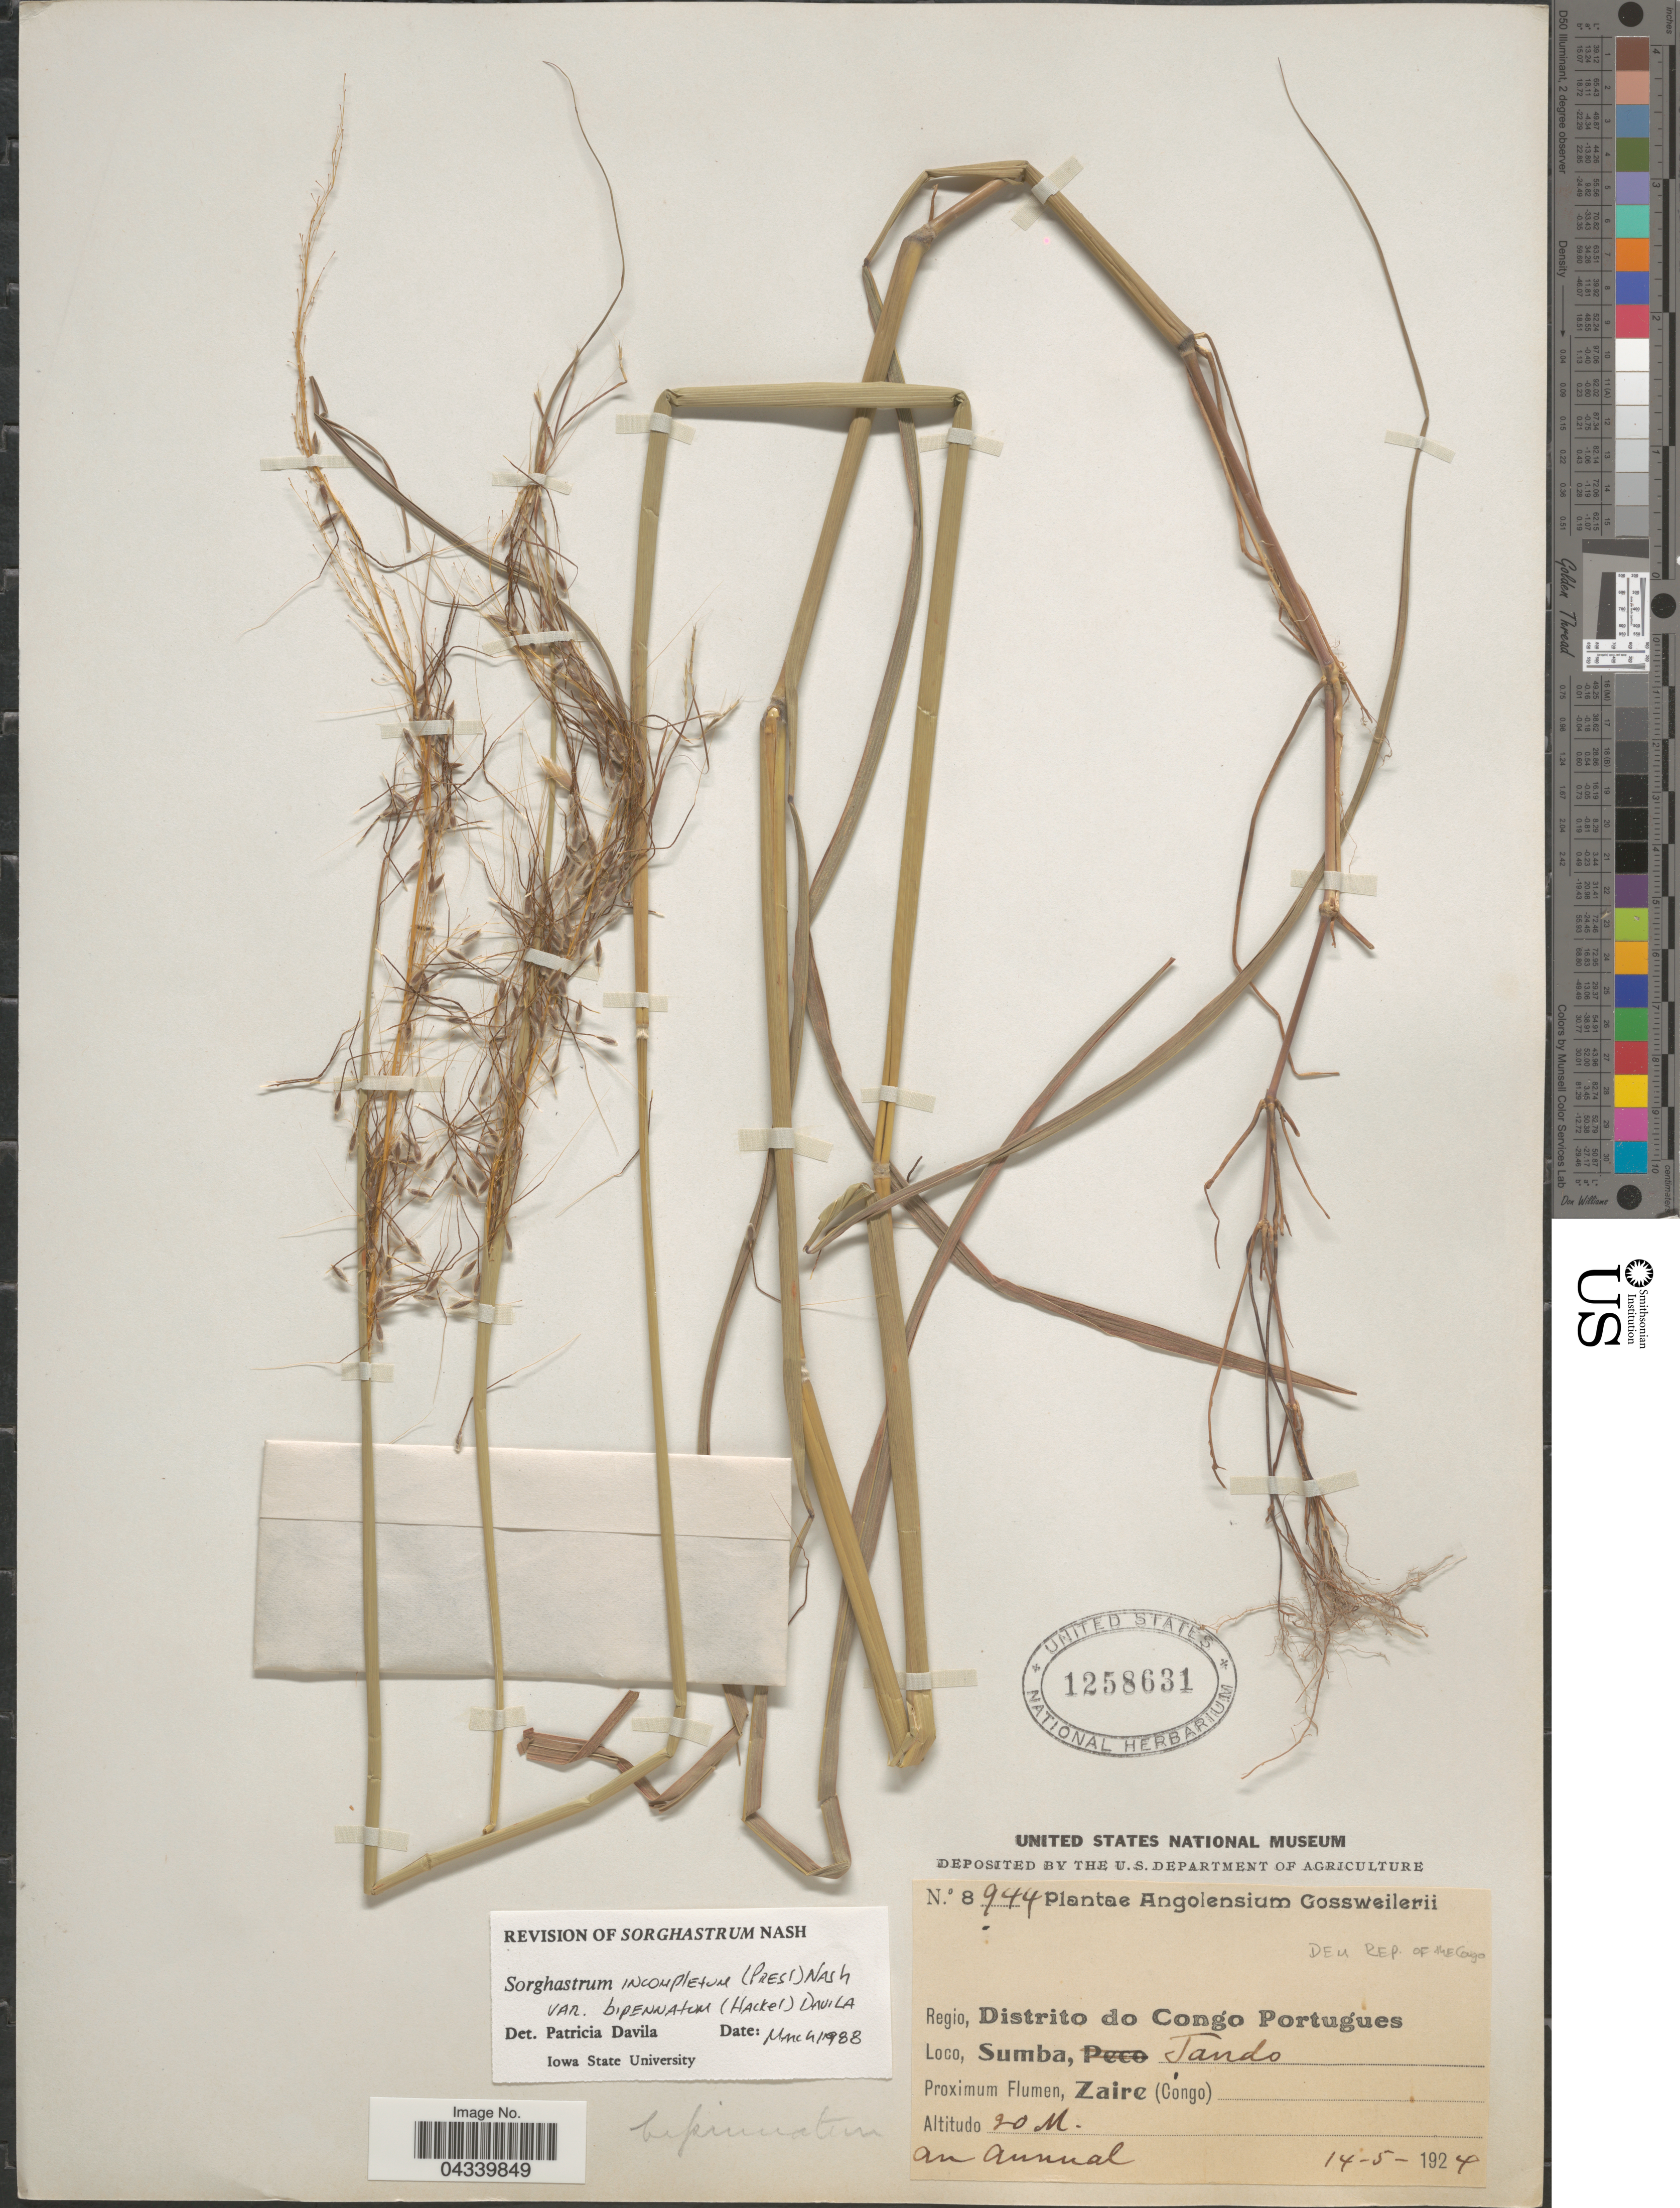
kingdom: Plantae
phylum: Tracheophyta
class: Liliopsida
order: Poales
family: Poaceae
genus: Sorghastrum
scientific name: Sorghastrum bipennatum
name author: (Hack.) Pilg.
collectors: -. Gossweiler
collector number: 8944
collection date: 1924-05-14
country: Angola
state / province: Zaire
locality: Regio, Distrito do Congo Portugues. Sumba, Tando. Proximum Flumen, Zaire (Congo).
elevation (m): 20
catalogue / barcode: US 1258631